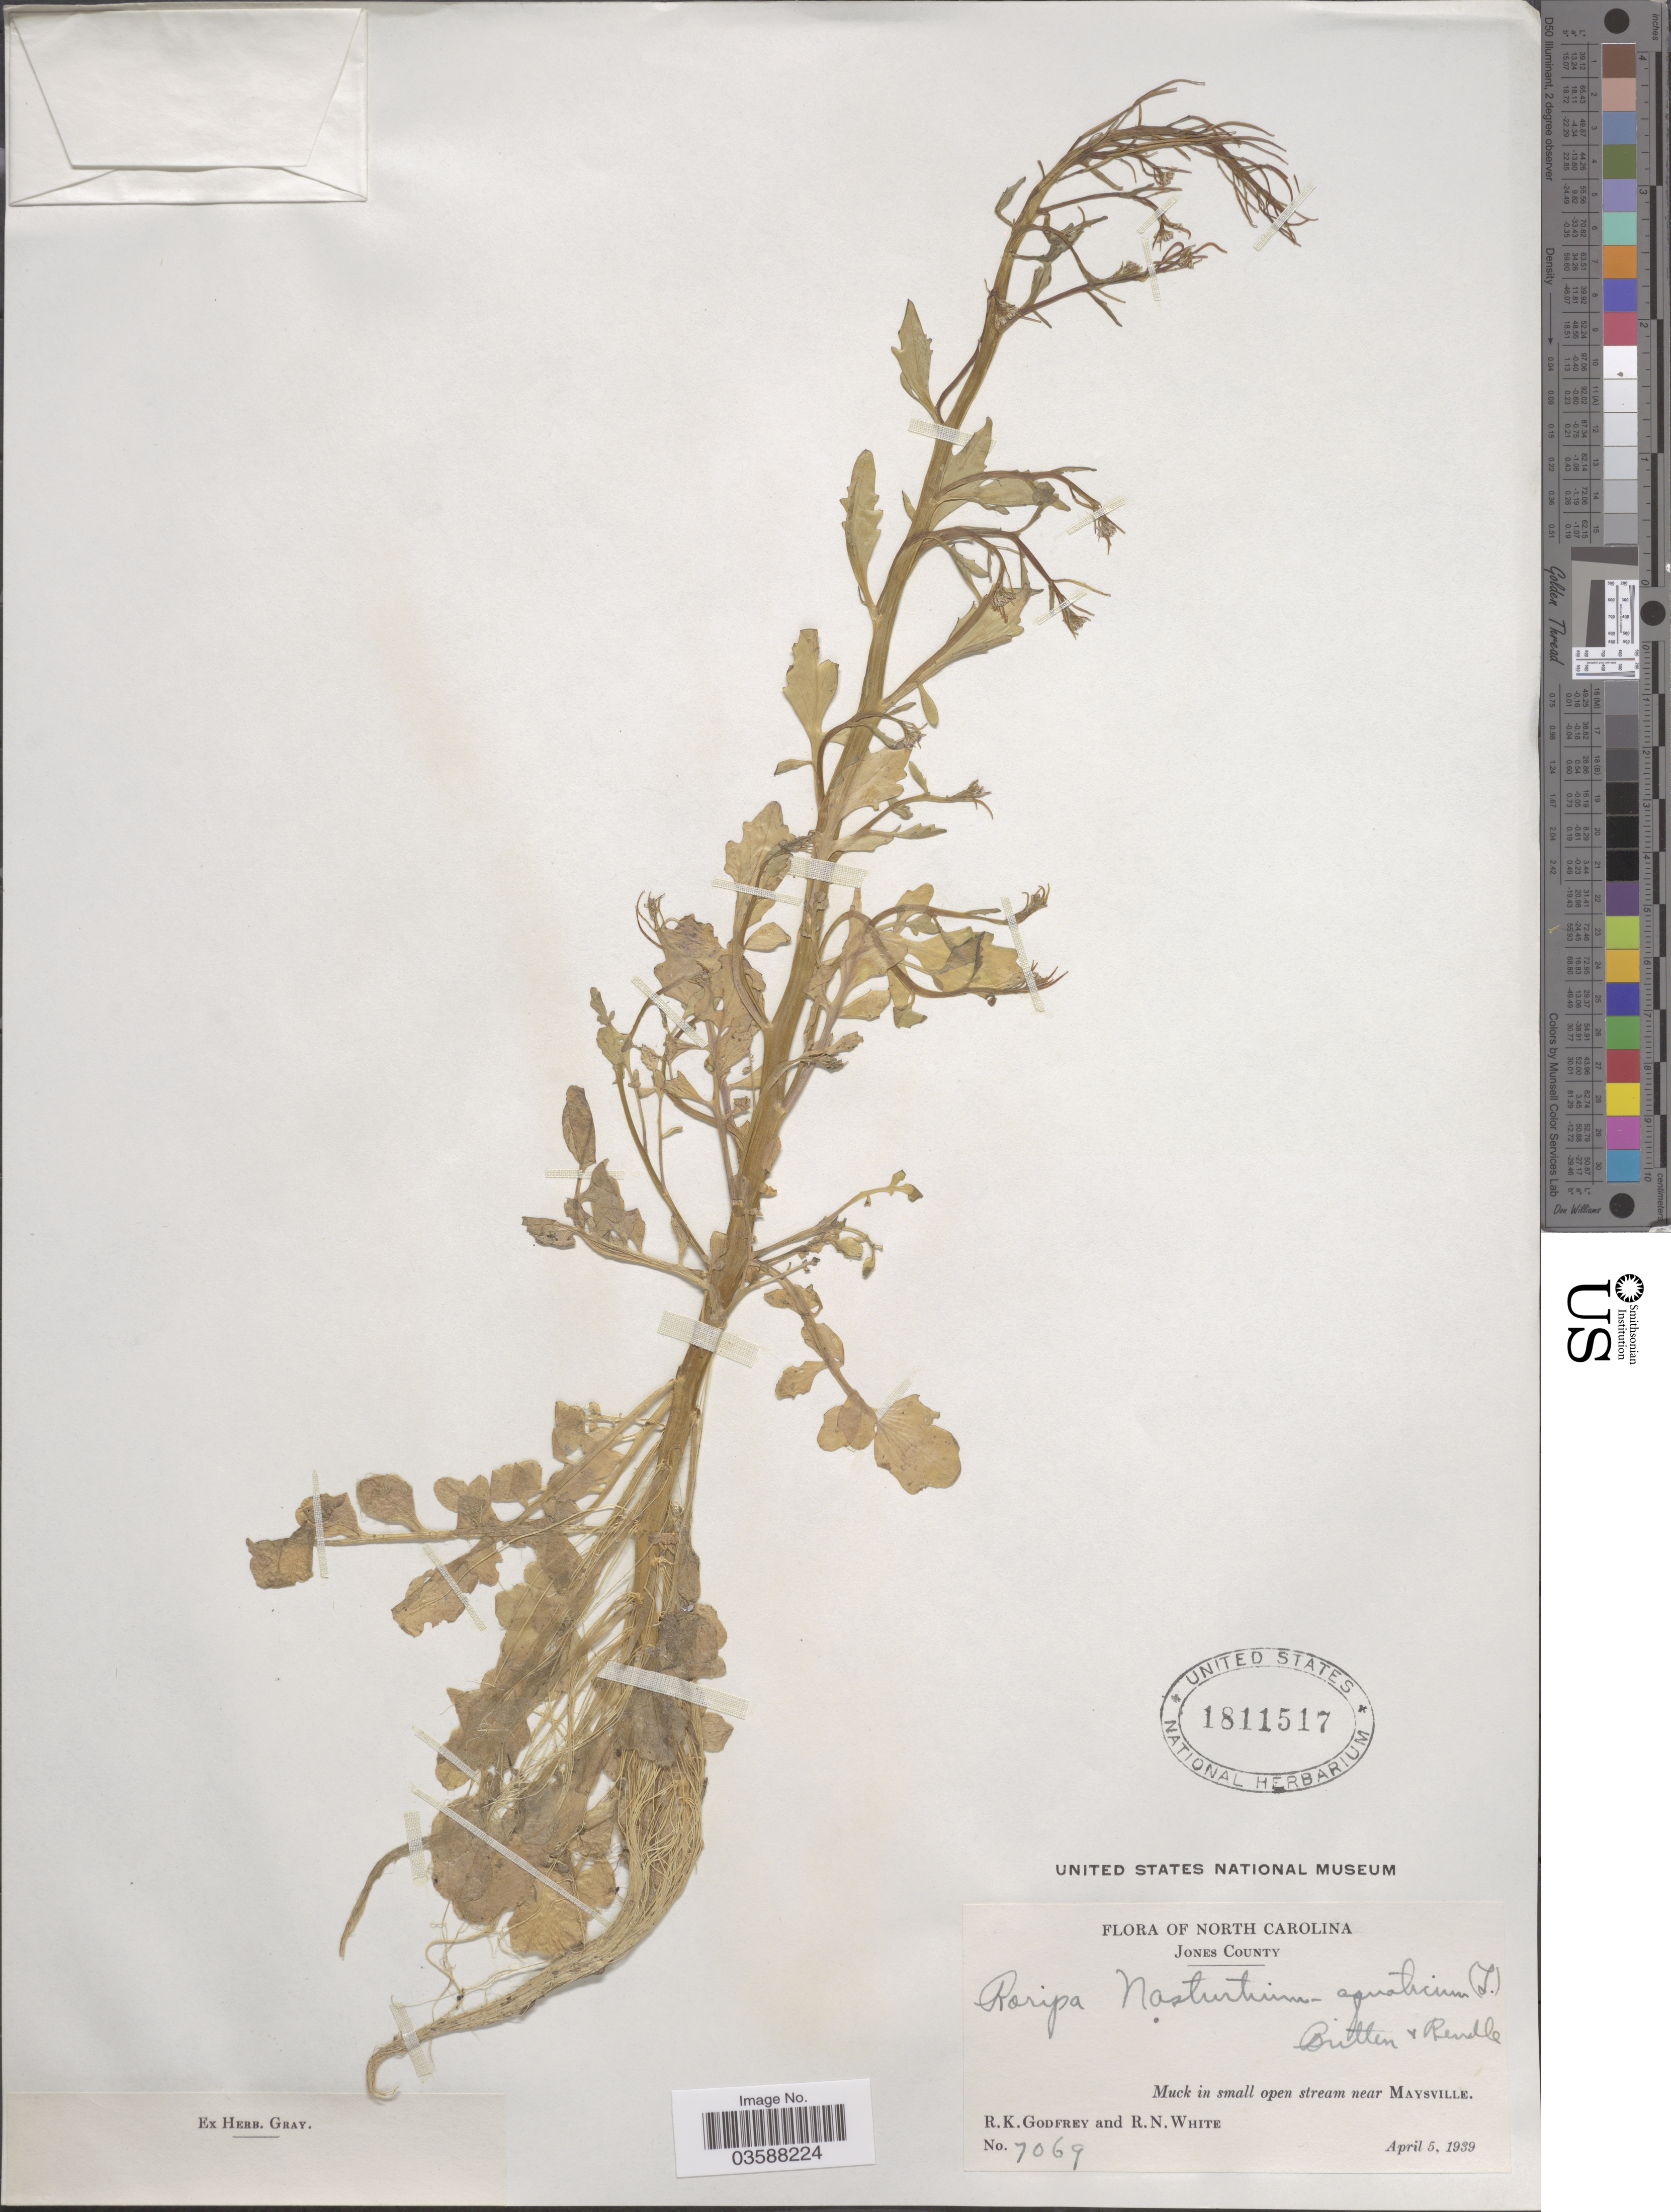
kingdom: Plantae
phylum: Tracheophyta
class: Magnoliopsida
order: Brassicales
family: Brassicaceae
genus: Cardamine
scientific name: Cardamine pensylvanica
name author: Muhl. ex Willd.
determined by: Crovello, T. J.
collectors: R. K. Godfrey & R. N. White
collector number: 7069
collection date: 1939-04-05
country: United States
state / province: North Carolina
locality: Jones County. Muck in small open stream near Maysville.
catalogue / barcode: US 1811517